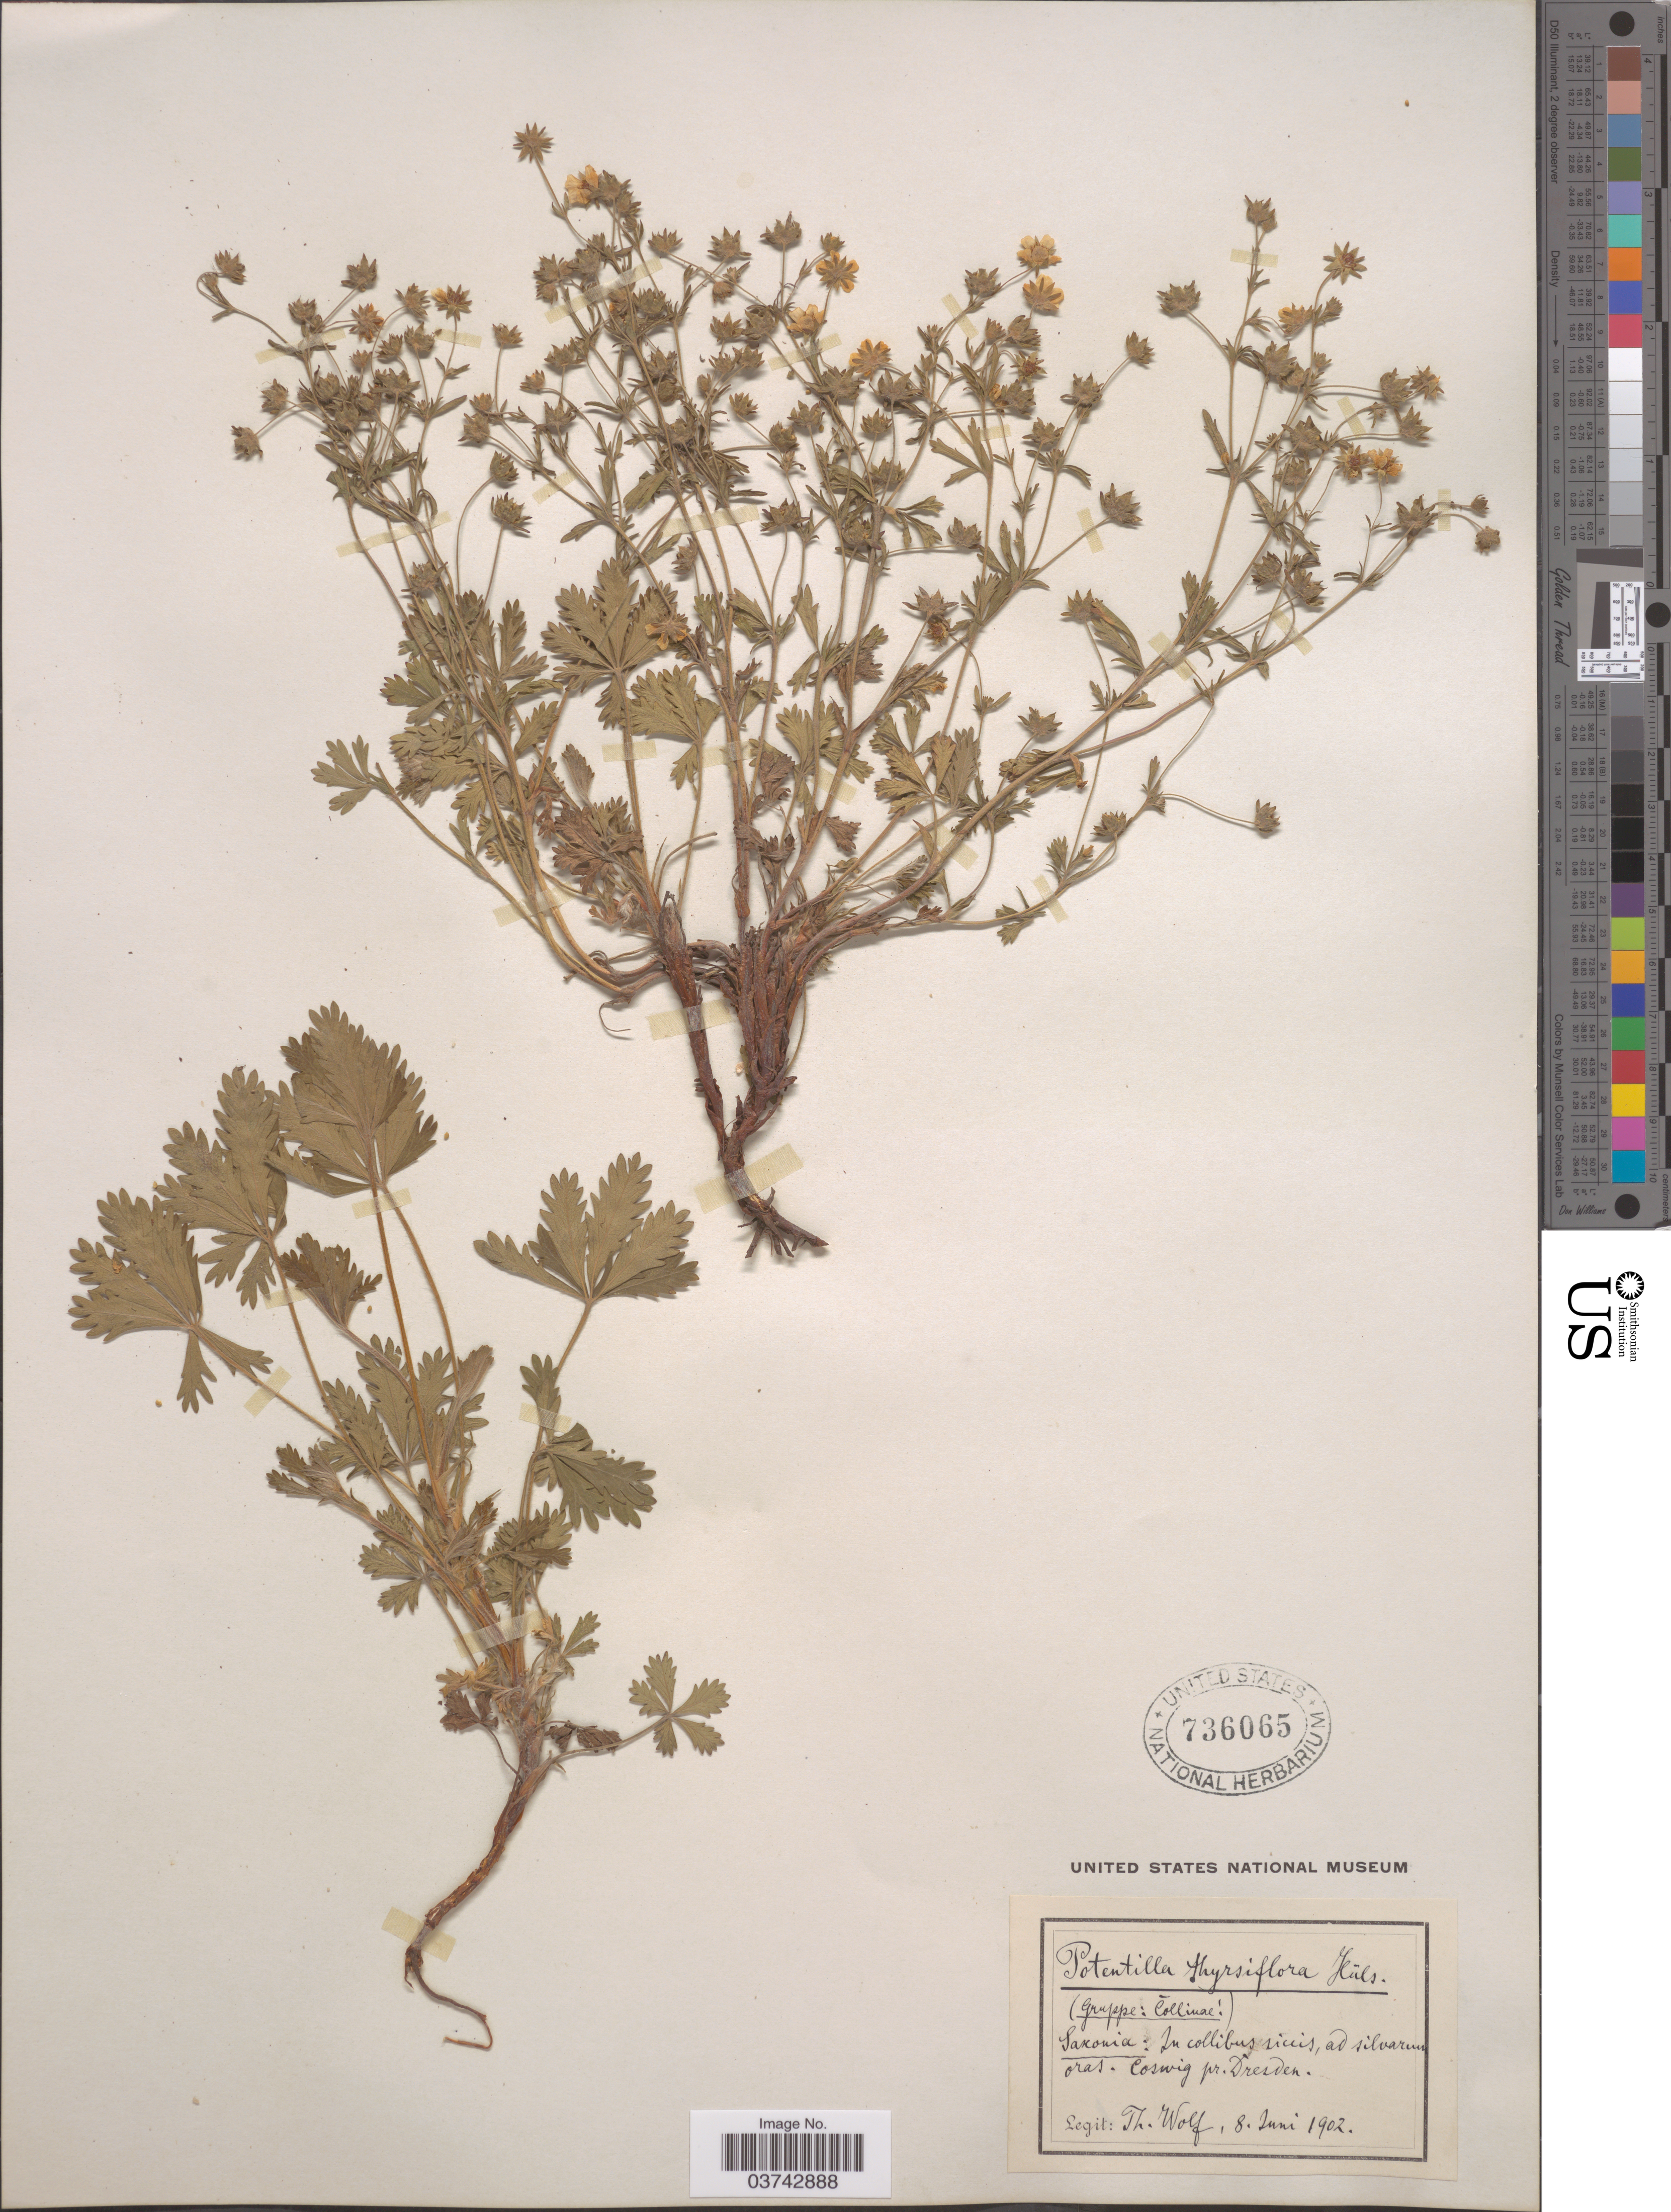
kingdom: Plantae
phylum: Tracheophyta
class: Magnoliopsida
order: Rosales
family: Rosaceae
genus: Potentilla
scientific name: Potentilla thyrsiflora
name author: A. Kern.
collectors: T. Wolf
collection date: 1902-06-08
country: Germany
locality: Saxonia: In collibus siccis, ad silvarum oras. Coswig pr. Dresden.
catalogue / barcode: US 736065